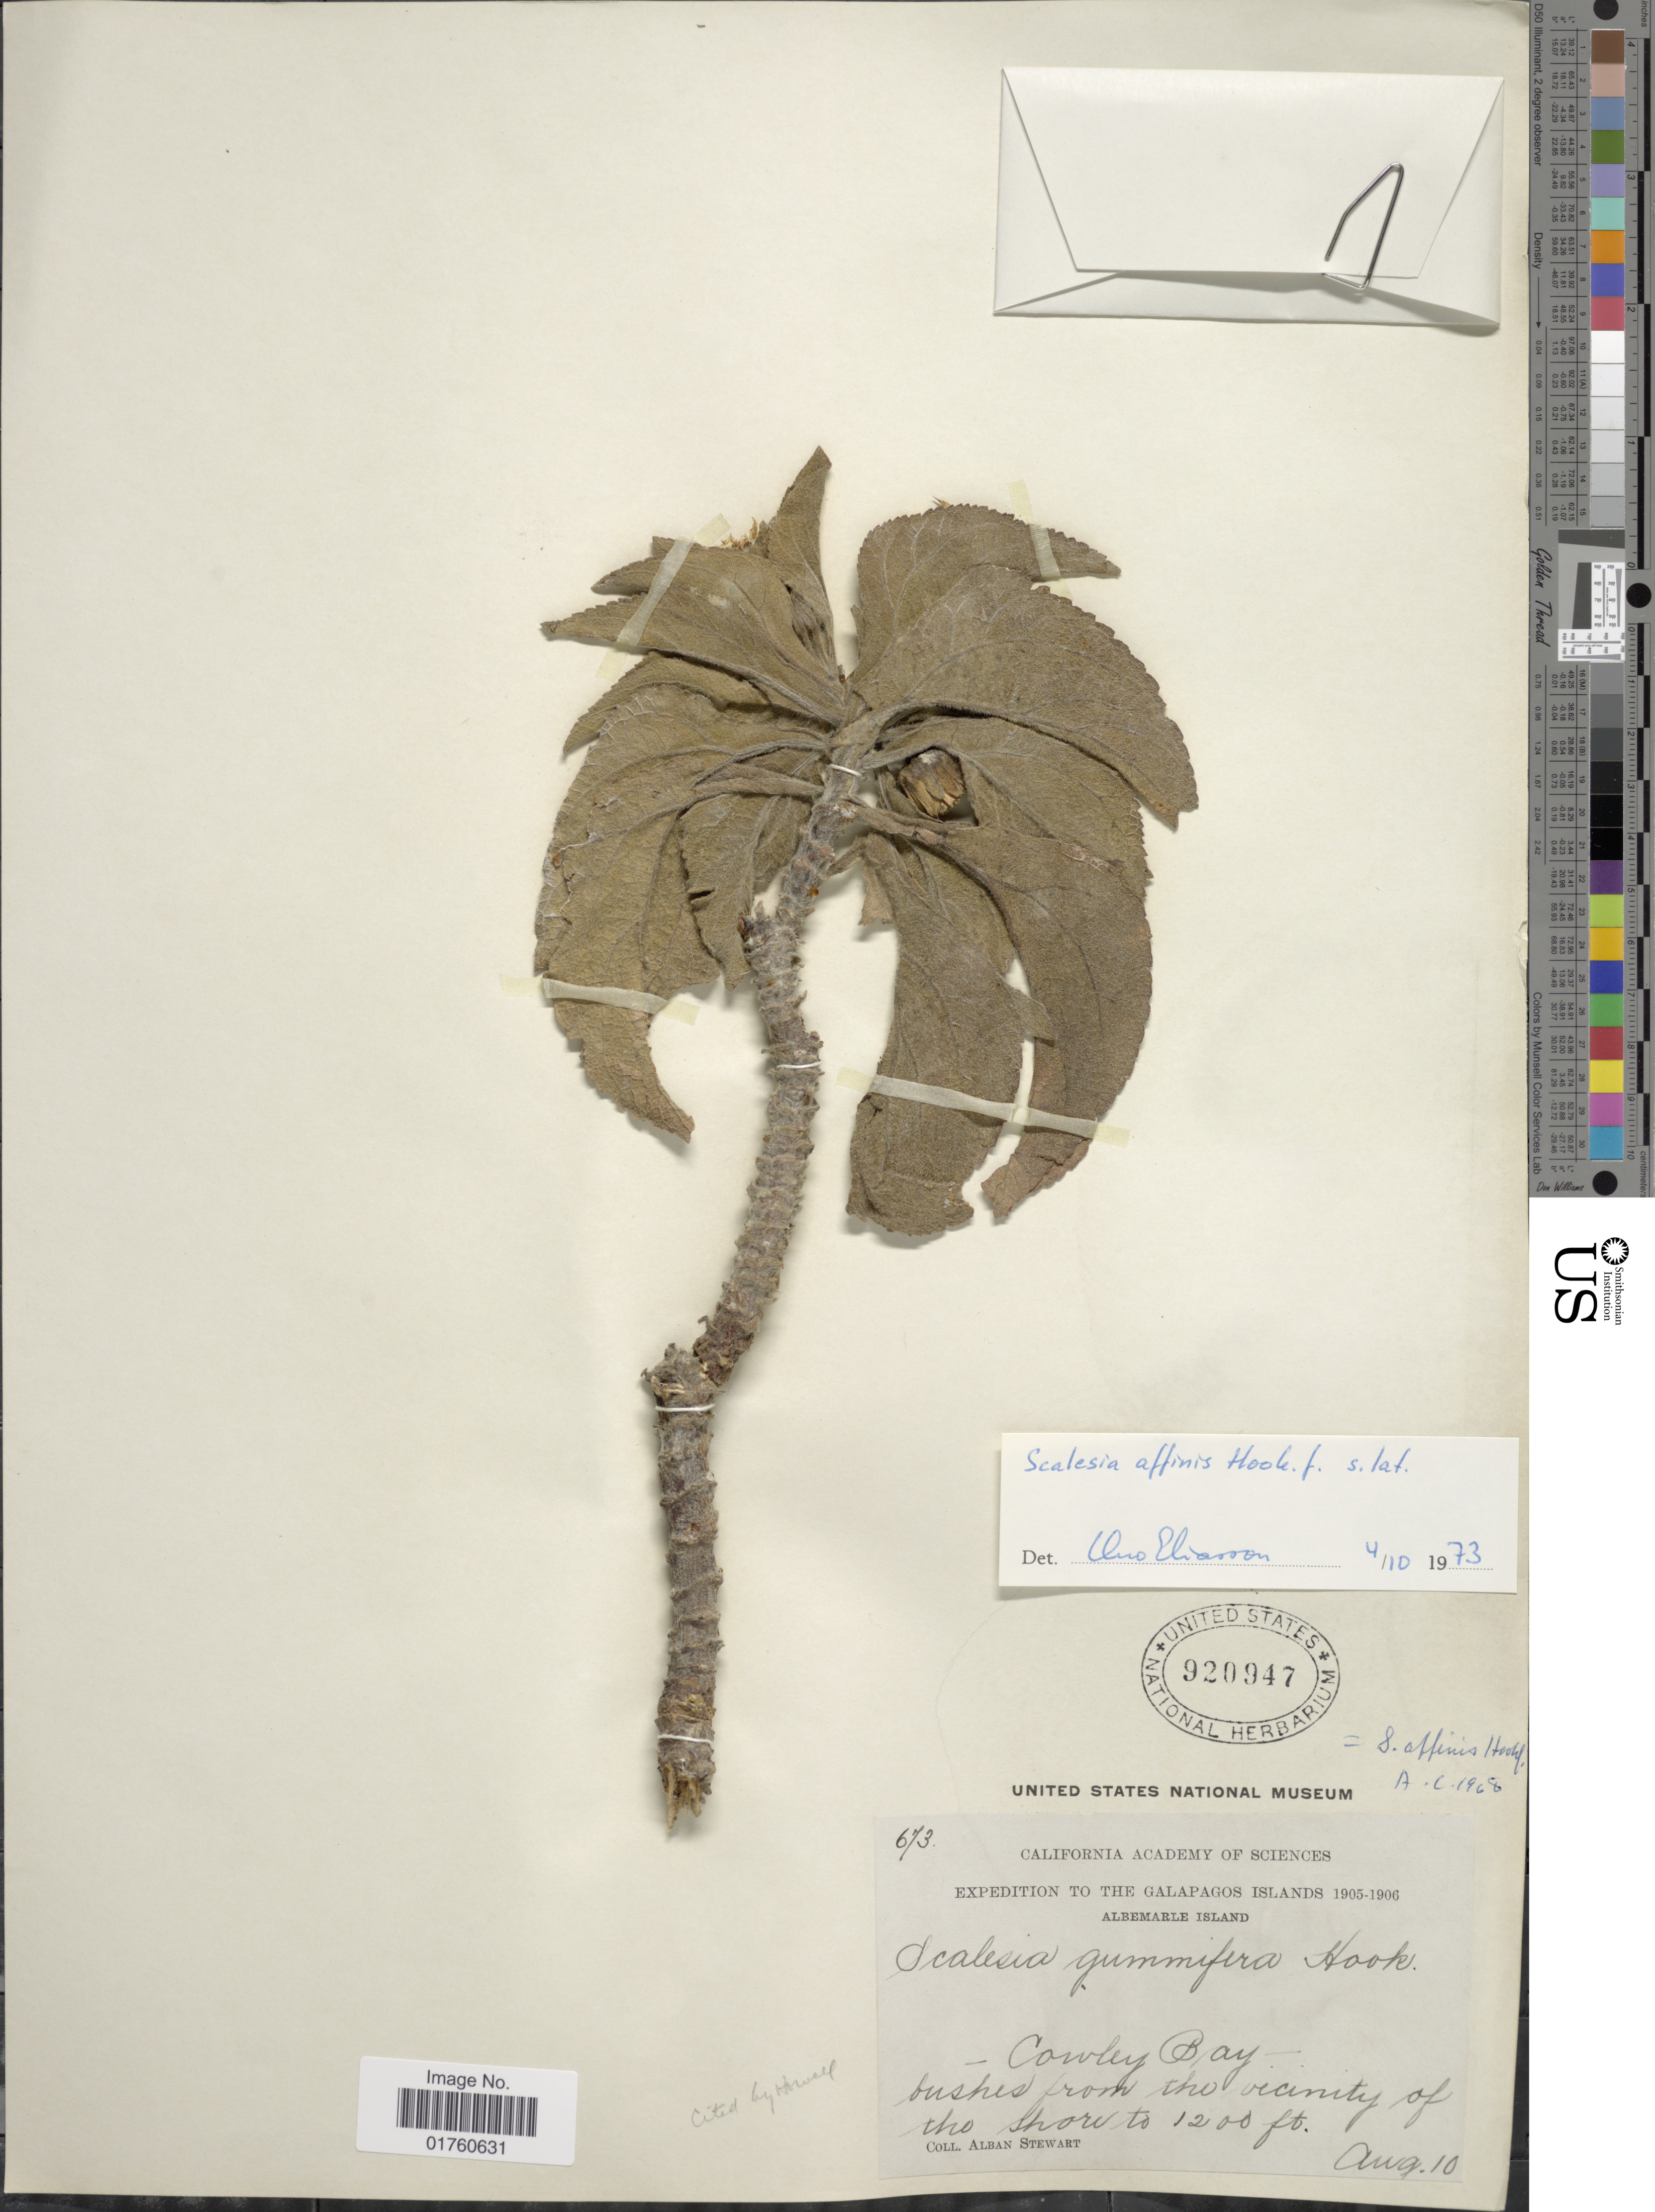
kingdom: Plantae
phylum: Tracheophyta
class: Magnoliopsida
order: Asterales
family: Asteraceae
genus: Scalesia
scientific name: Scalesia affinis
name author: Hook. f.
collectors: A. Stewart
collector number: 673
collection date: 1905-08-10/1906-08-10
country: Ecuador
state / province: Colón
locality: The Galapagos Islands, Albemarle Island, Cowley Bay, bushes from the vicinity of the shore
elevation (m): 366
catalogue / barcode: US 920947